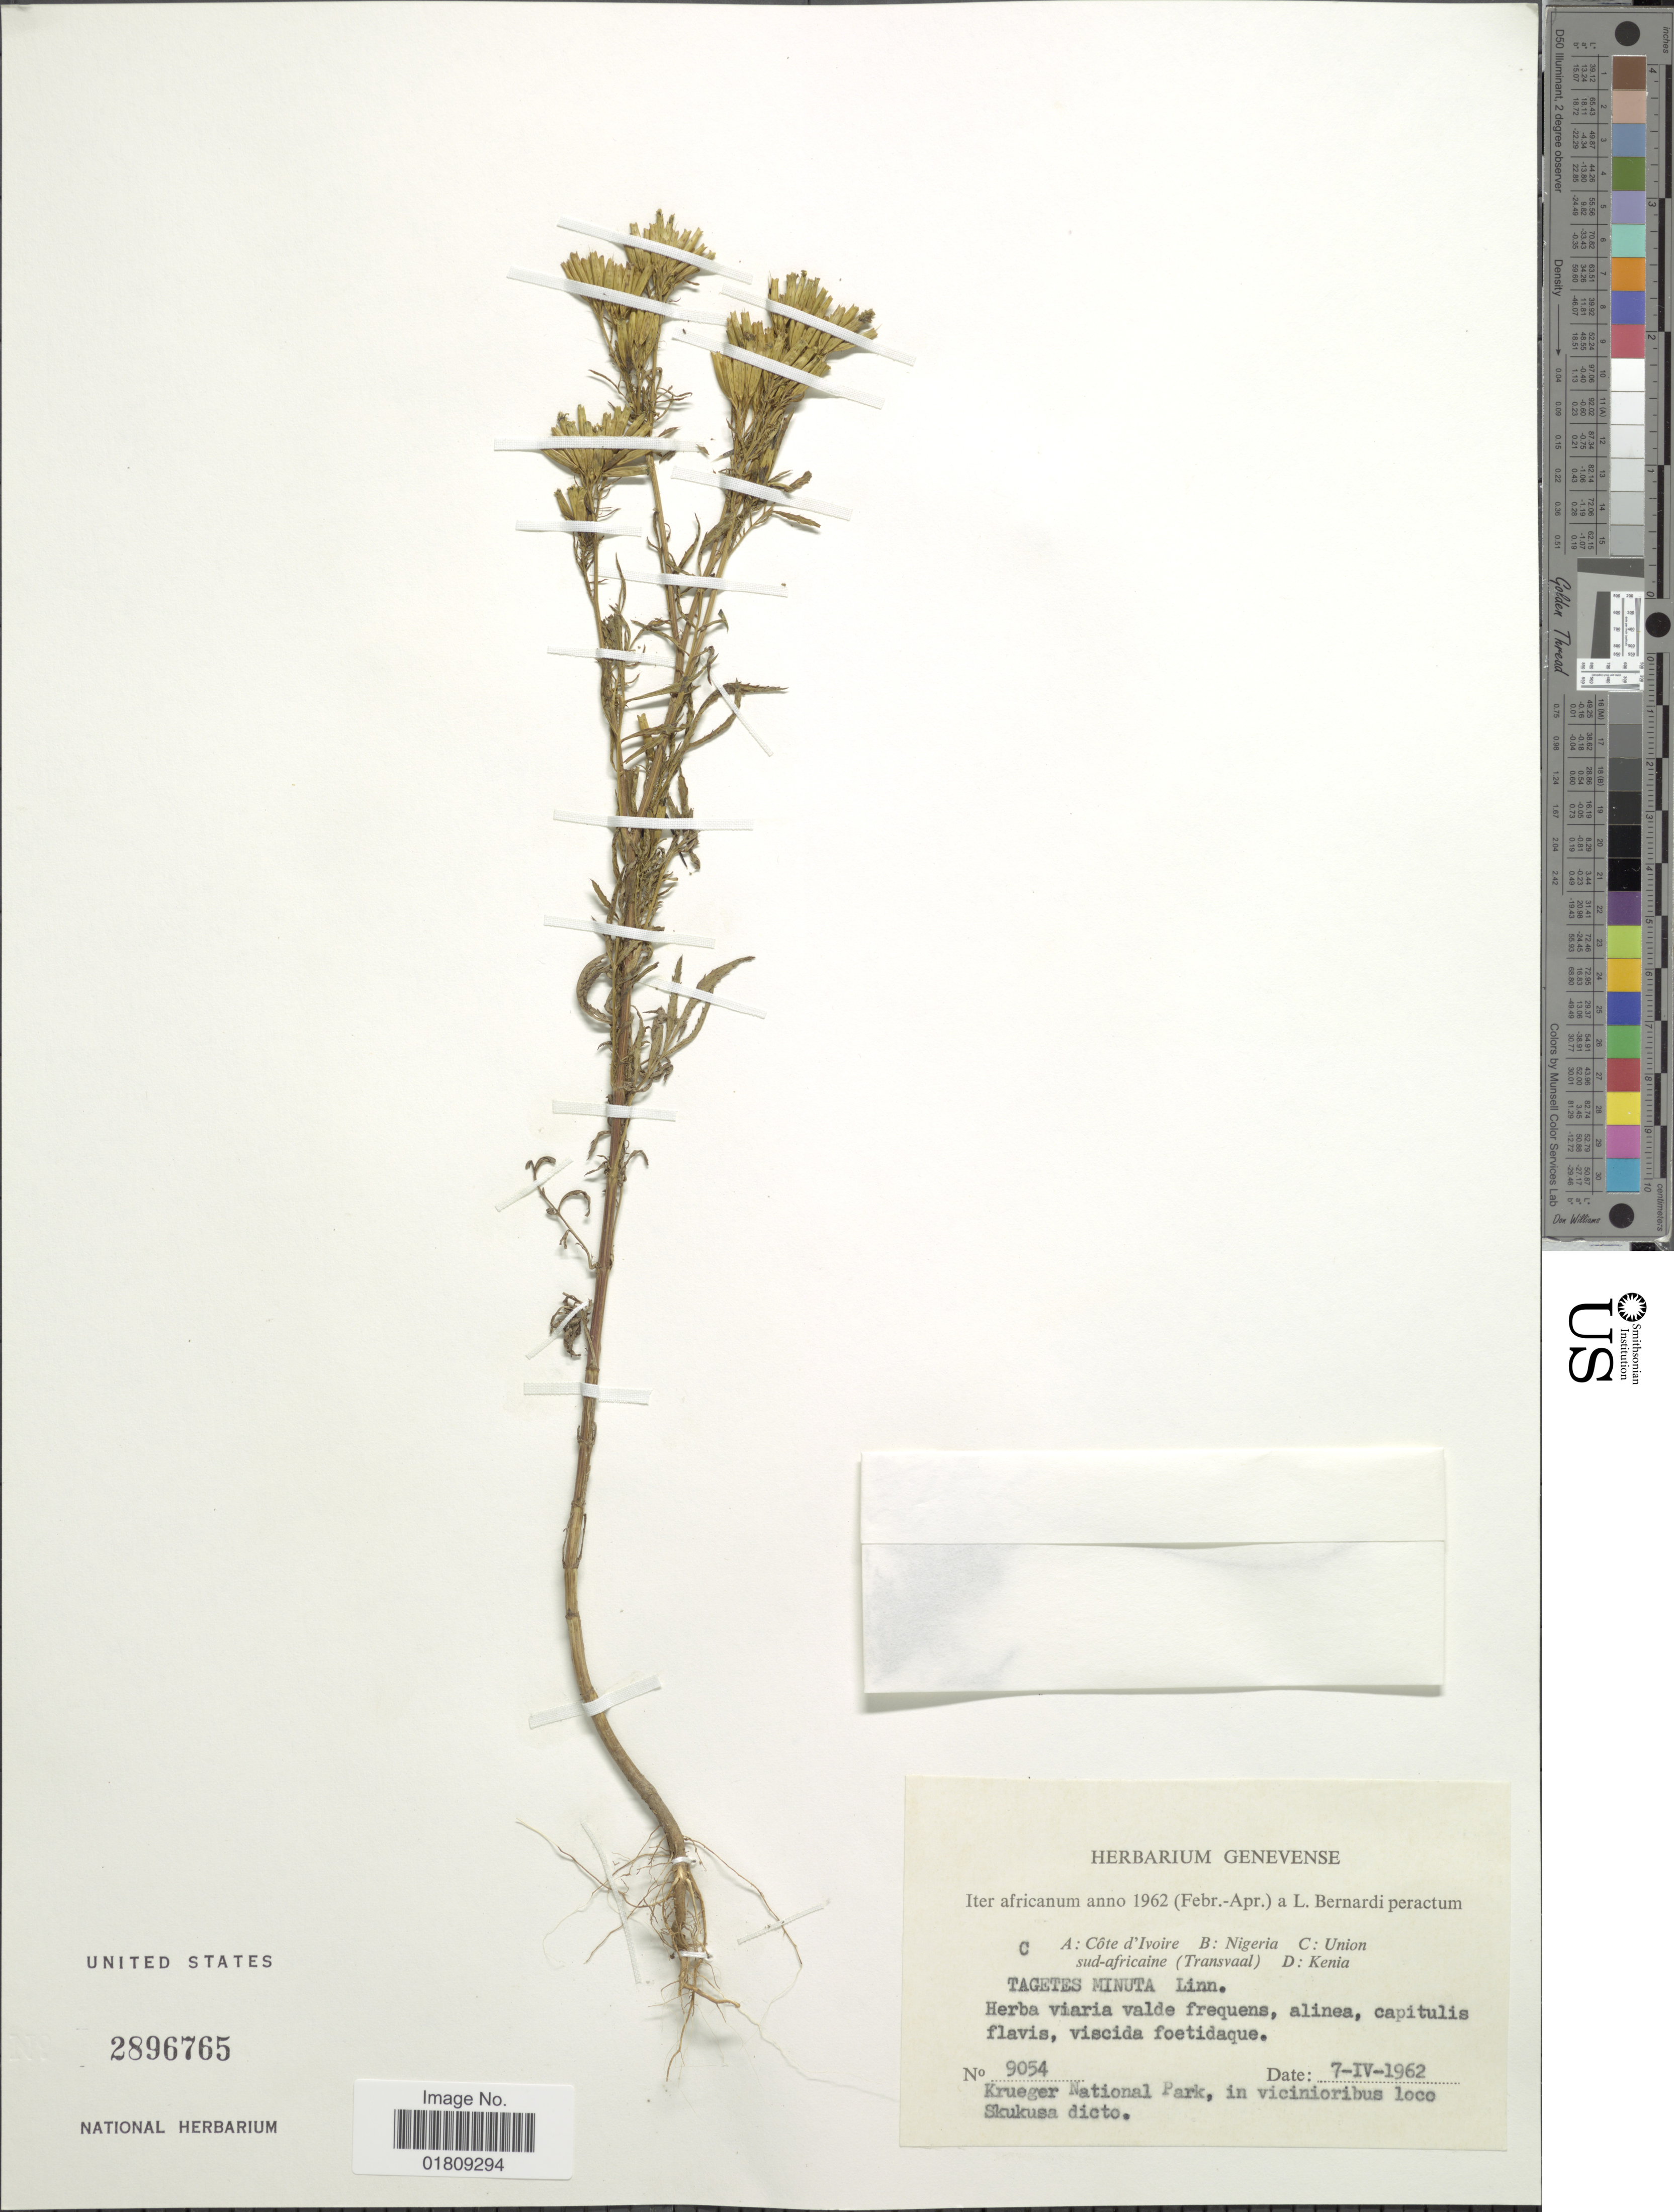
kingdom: Plantae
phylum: Tracheophyta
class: Magnoliopsida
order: Asterales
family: Asteraceae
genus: Tagetes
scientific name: Tagetes minuta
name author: L.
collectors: L. Bernardi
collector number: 9054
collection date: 1962-04-07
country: South Africa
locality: Krueger National Park, in vicinioribus loco Skukusa dicto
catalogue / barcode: US 2896765